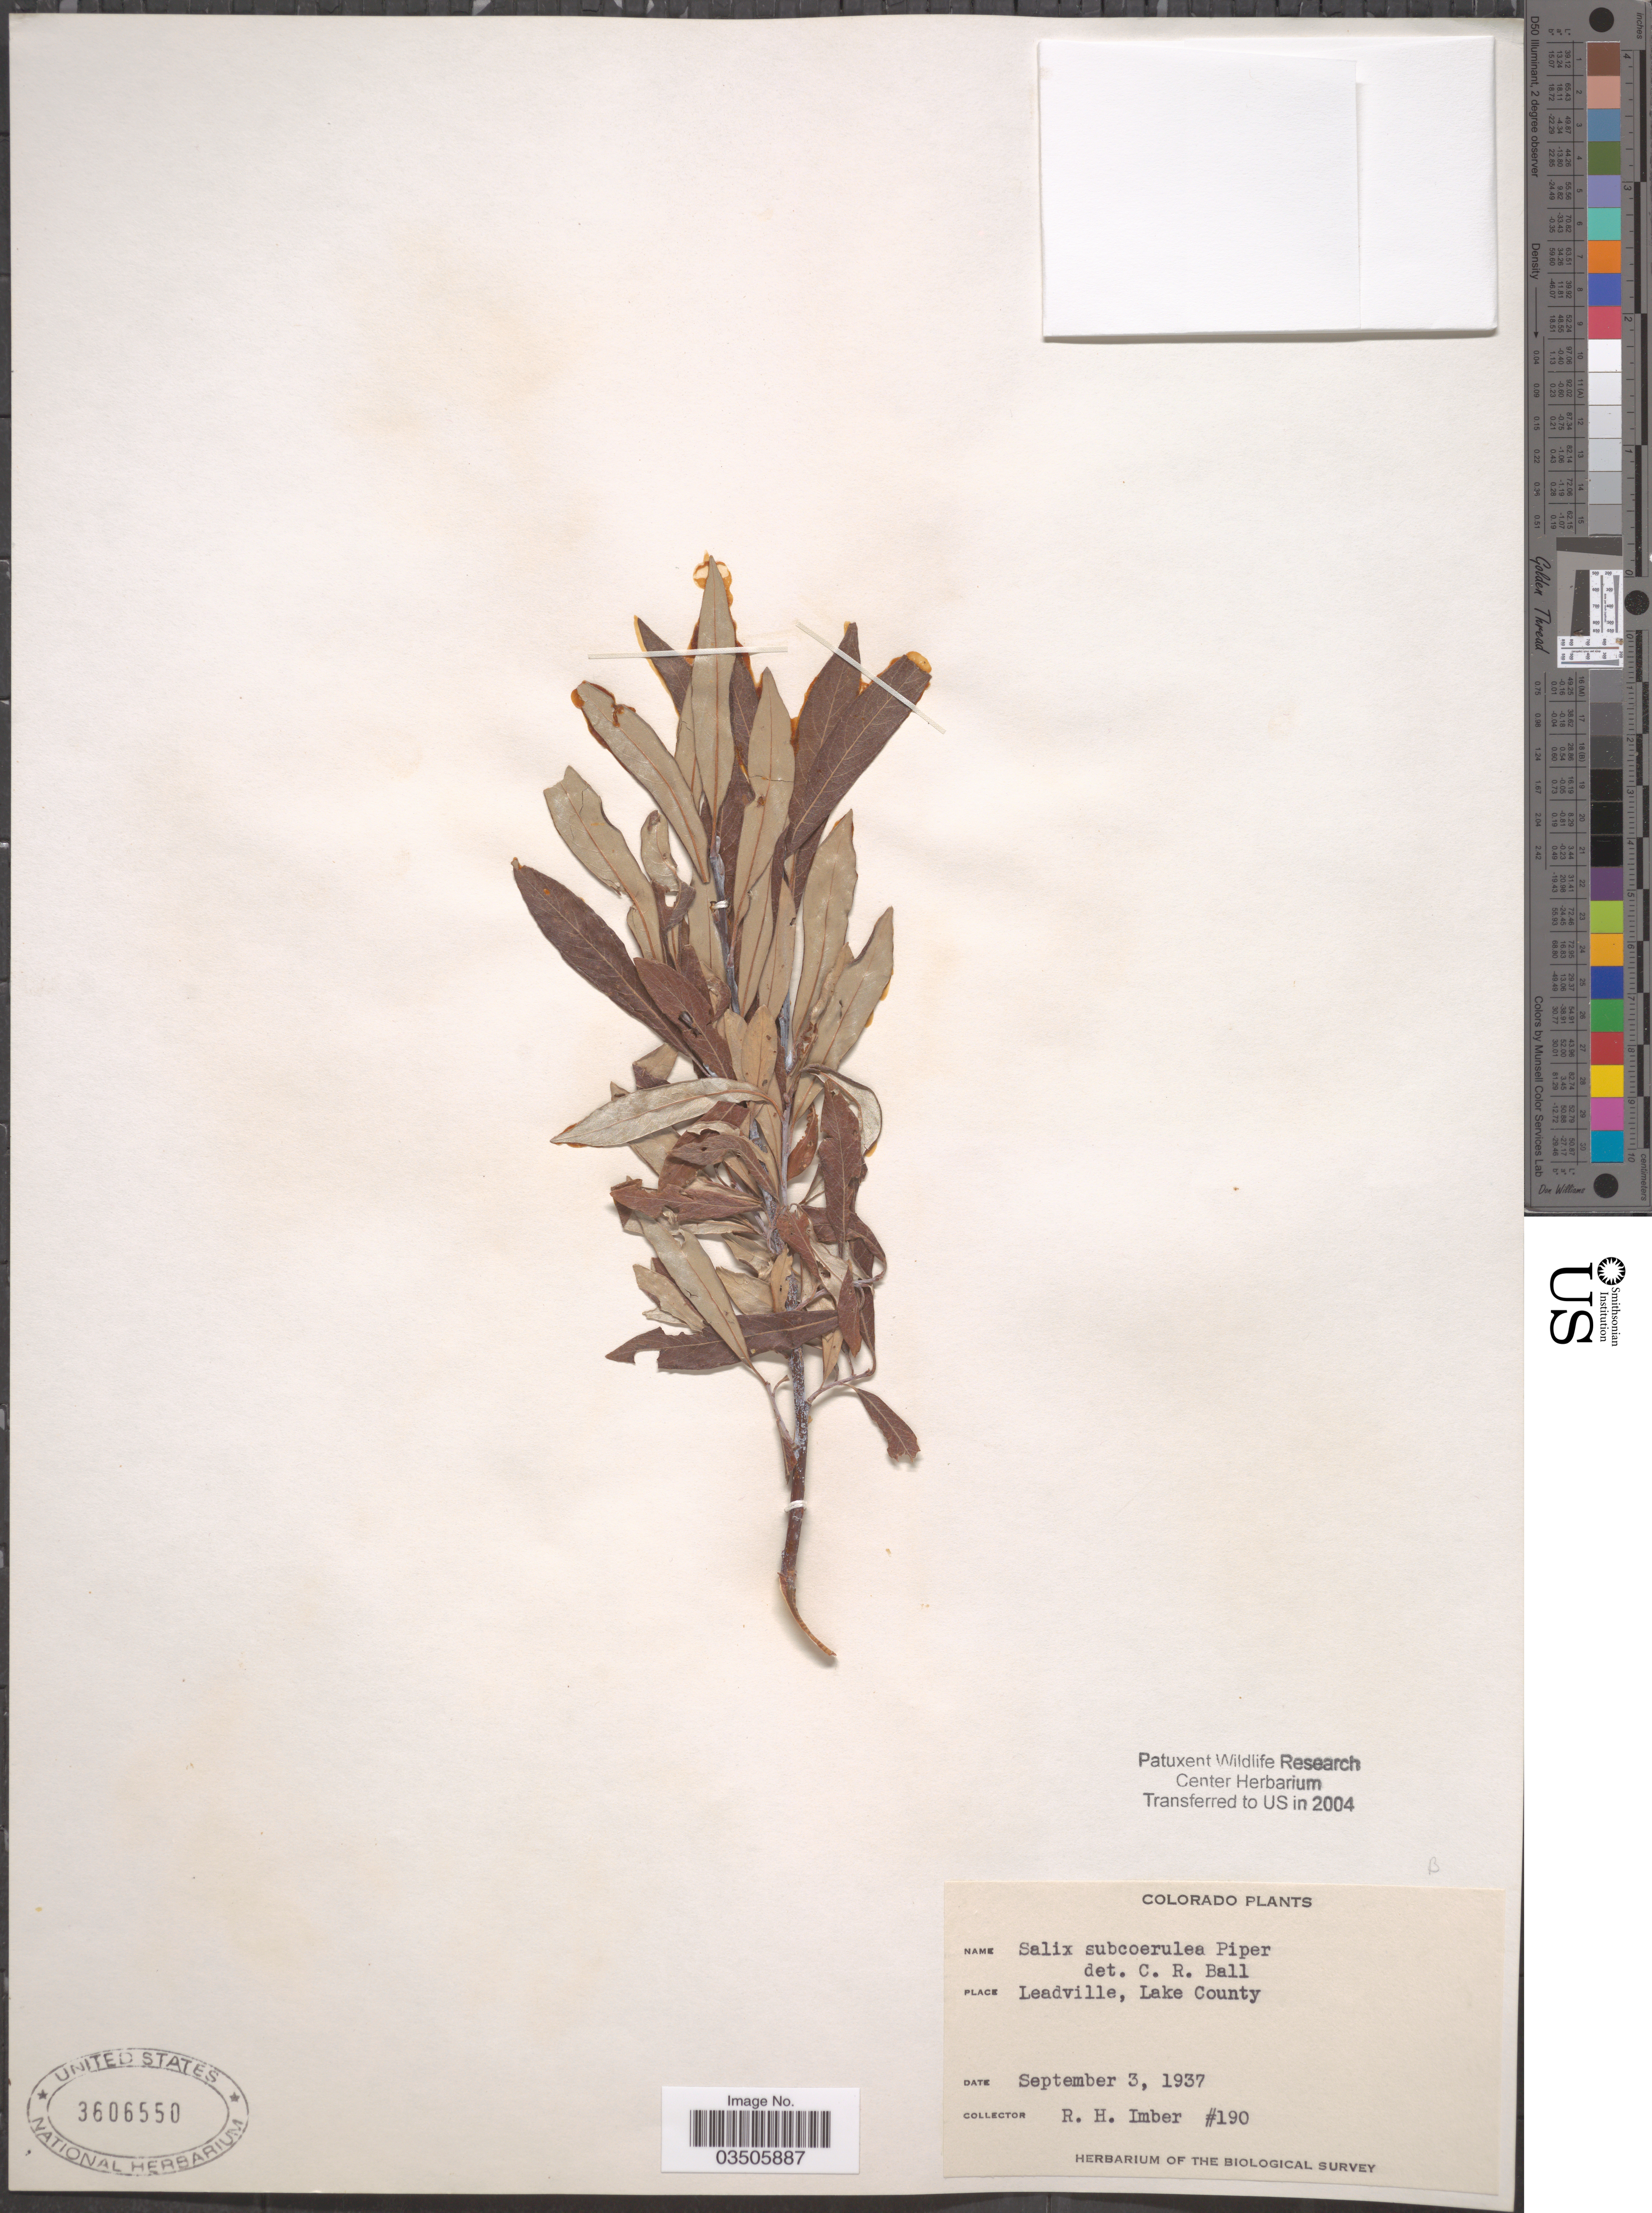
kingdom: Plantae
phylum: Tracheophyta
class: Magnoliopsida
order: Malpighiales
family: Salicaceae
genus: Salix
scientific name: Salix subcoerulea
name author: Piper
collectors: R. Imber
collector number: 190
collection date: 1937-09-03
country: United States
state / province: Colorado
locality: Leadville, Lake County.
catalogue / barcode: US 3606550